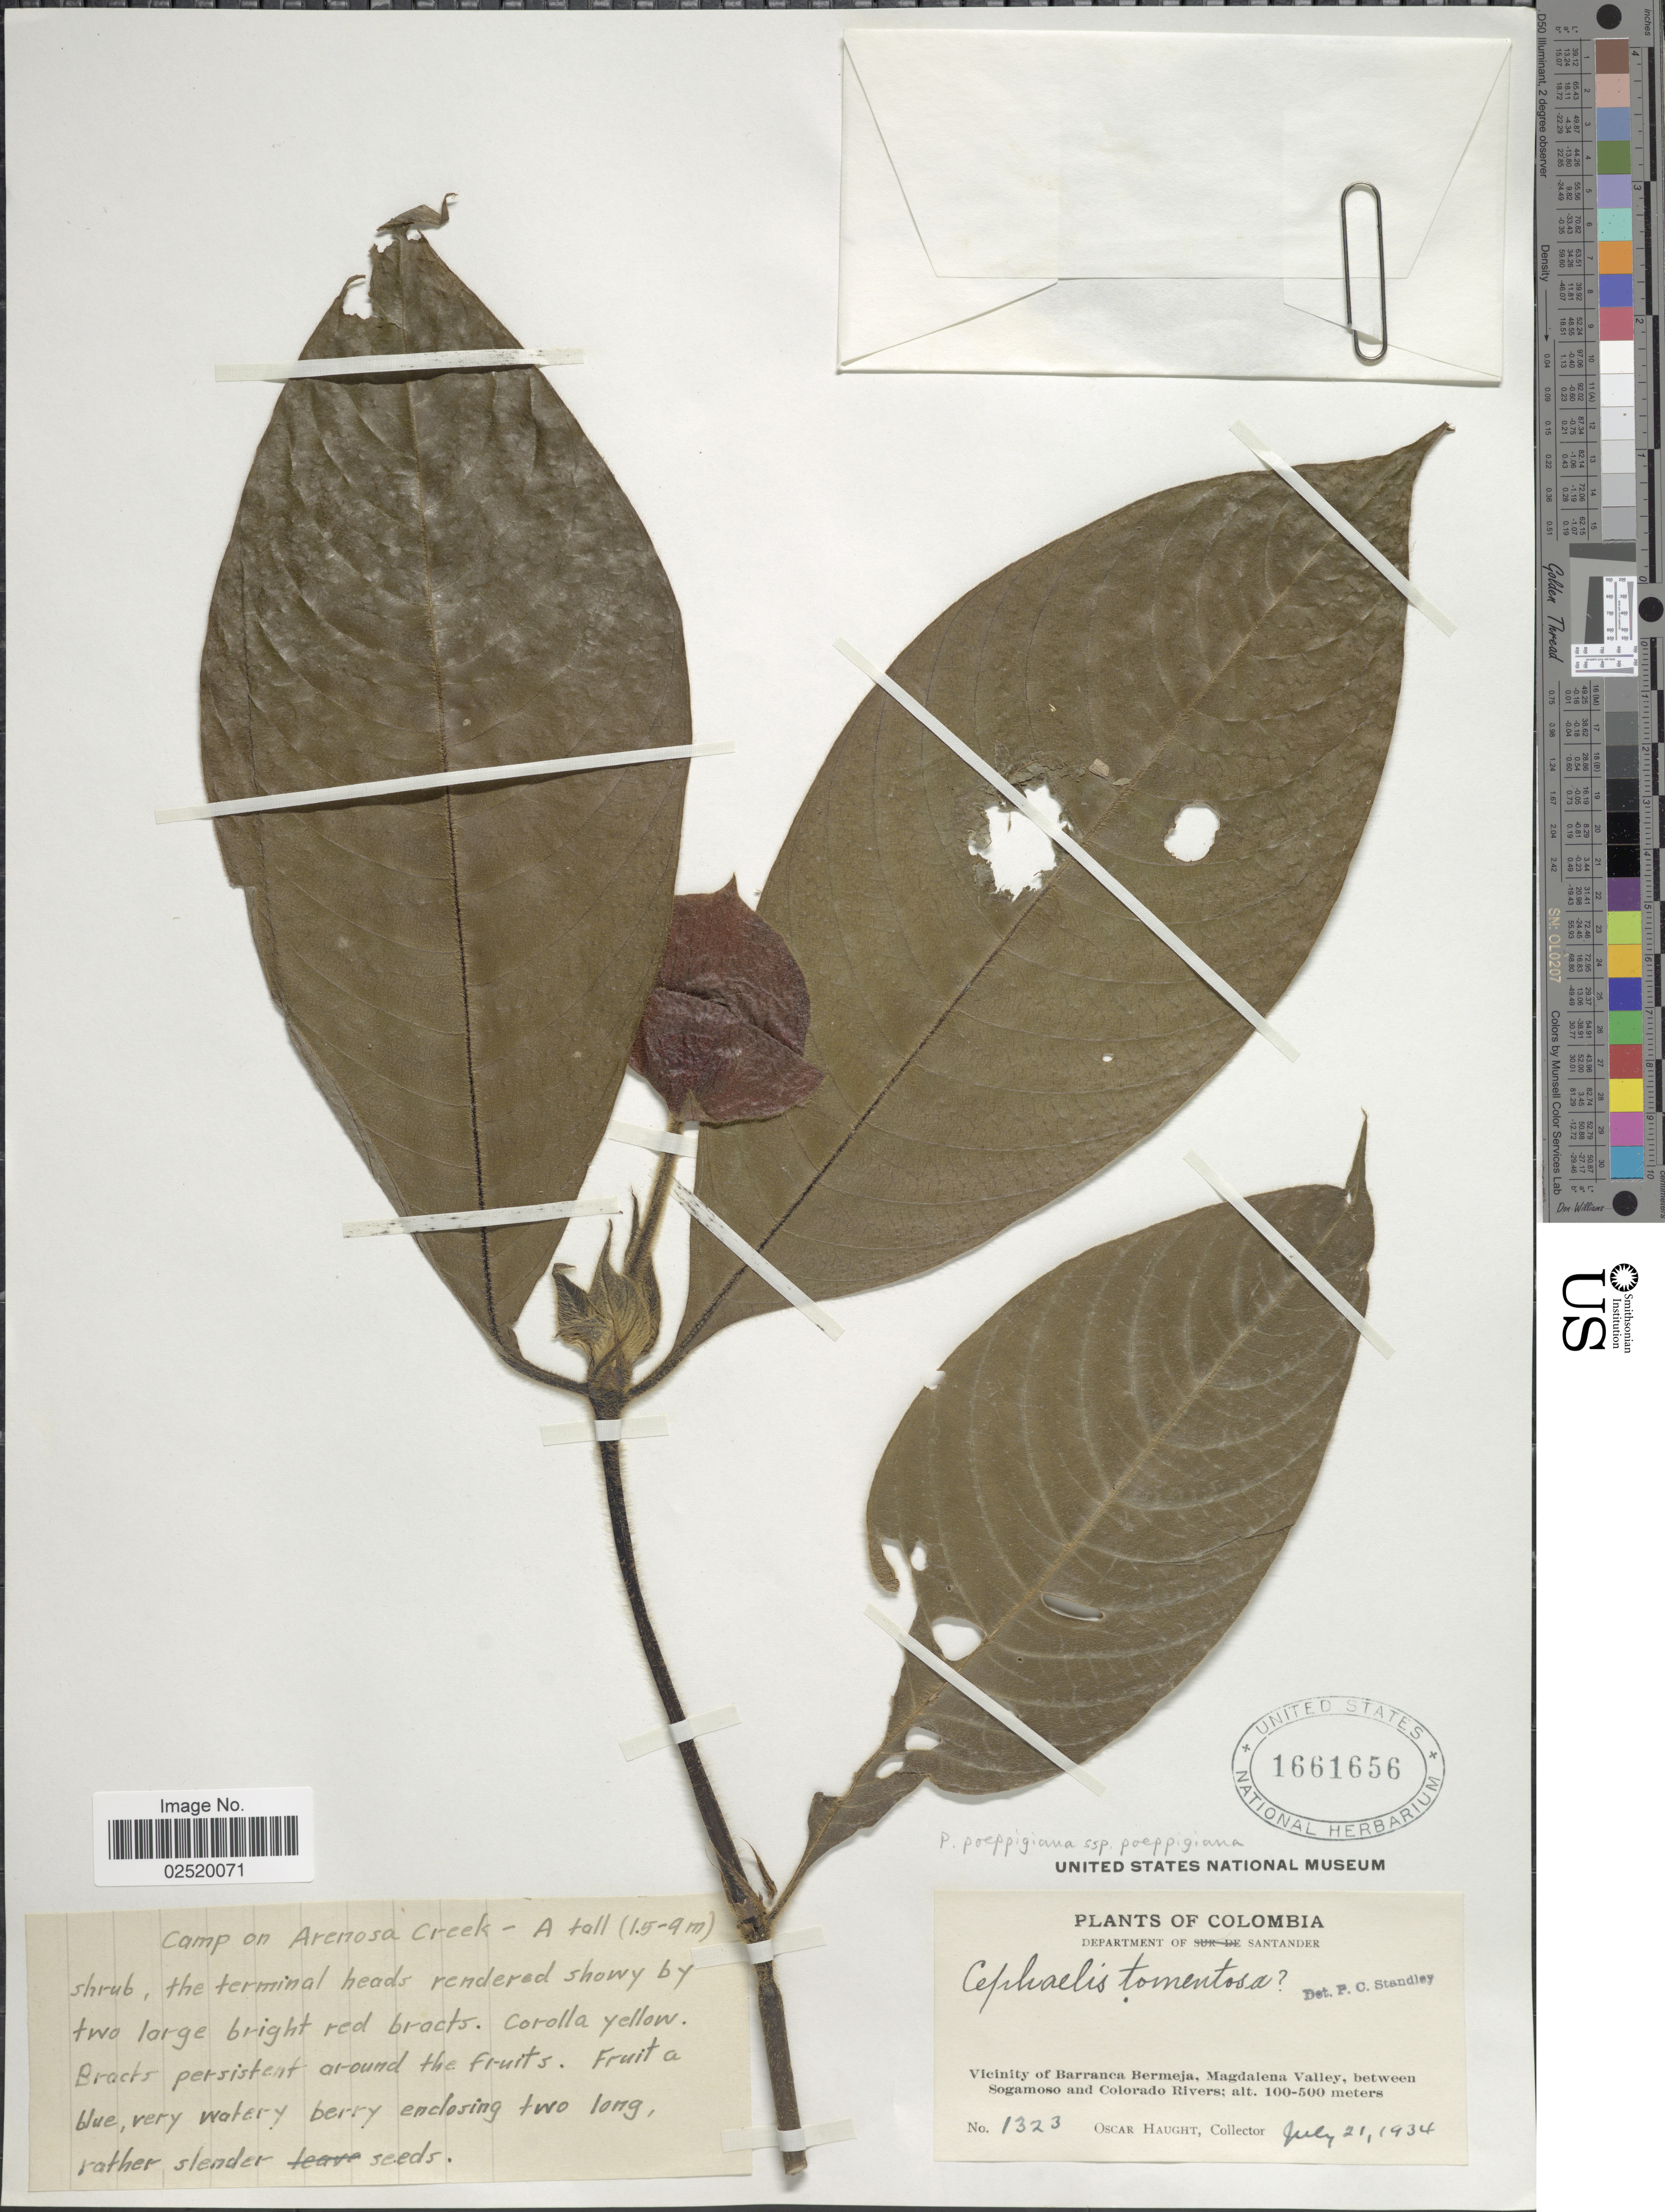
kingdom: Plantae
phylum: Tracheophyta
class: Magnoliopsida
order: Gentianales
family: Rubiaceae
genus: Psychotria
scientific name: Psychotria poeppigiana subsp. poeppigiana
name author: Müll. Arg.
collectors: O. L. Haught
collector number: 1323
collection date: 1934-07-21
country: Colombia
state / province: Santander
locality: Department of Santander, Vicinity of Barranca Bermeja, Magdalena Valley, between Sogamoso and Colorado Rivers, Camp on Arenosa Creek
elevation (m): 100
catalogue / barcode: US 1661656